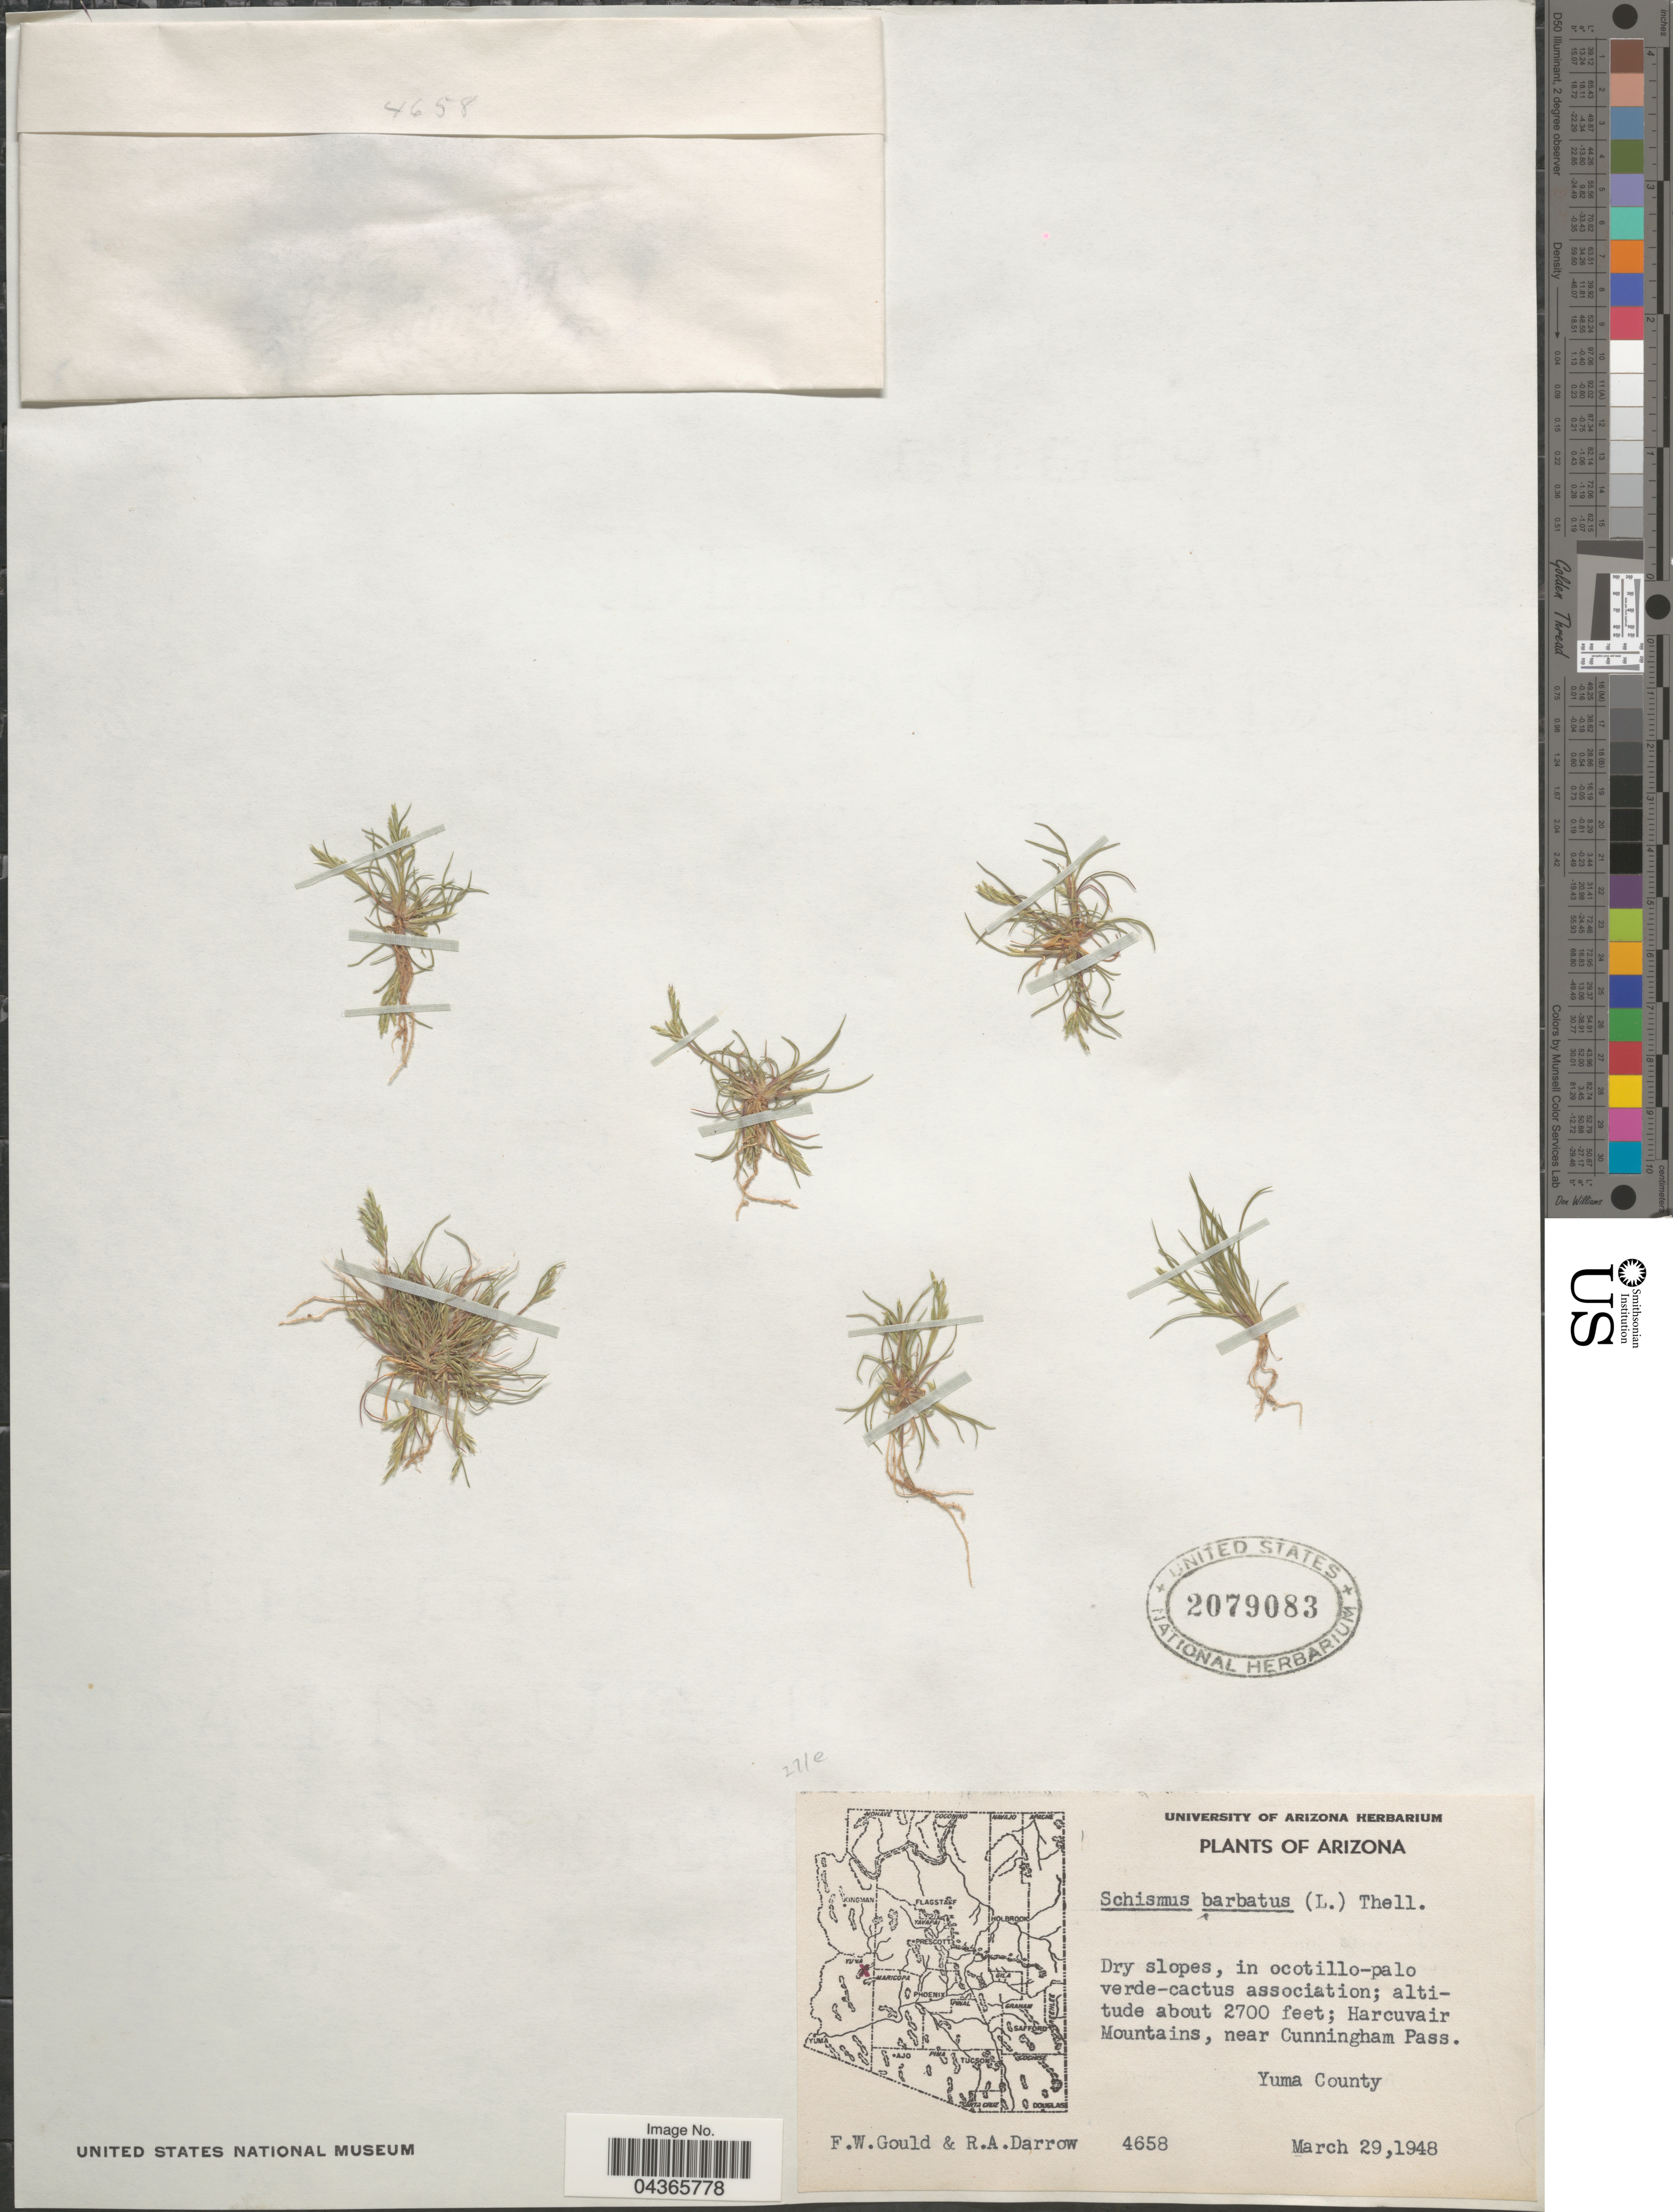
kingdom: Plantae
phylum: Tracheophyta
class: Liliopsida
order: Poales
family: Poaceae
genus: Schismus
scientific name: Schismus barbatus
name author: (L.) Thell.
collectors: F. W. Gould & R. A. Darrow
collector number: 4658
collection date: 1948-03-29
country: United States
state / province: Arizona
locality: Harcuvair Mountains, near Cunningham Pass. Yuma County.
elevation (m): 823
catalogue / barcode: US 2079083